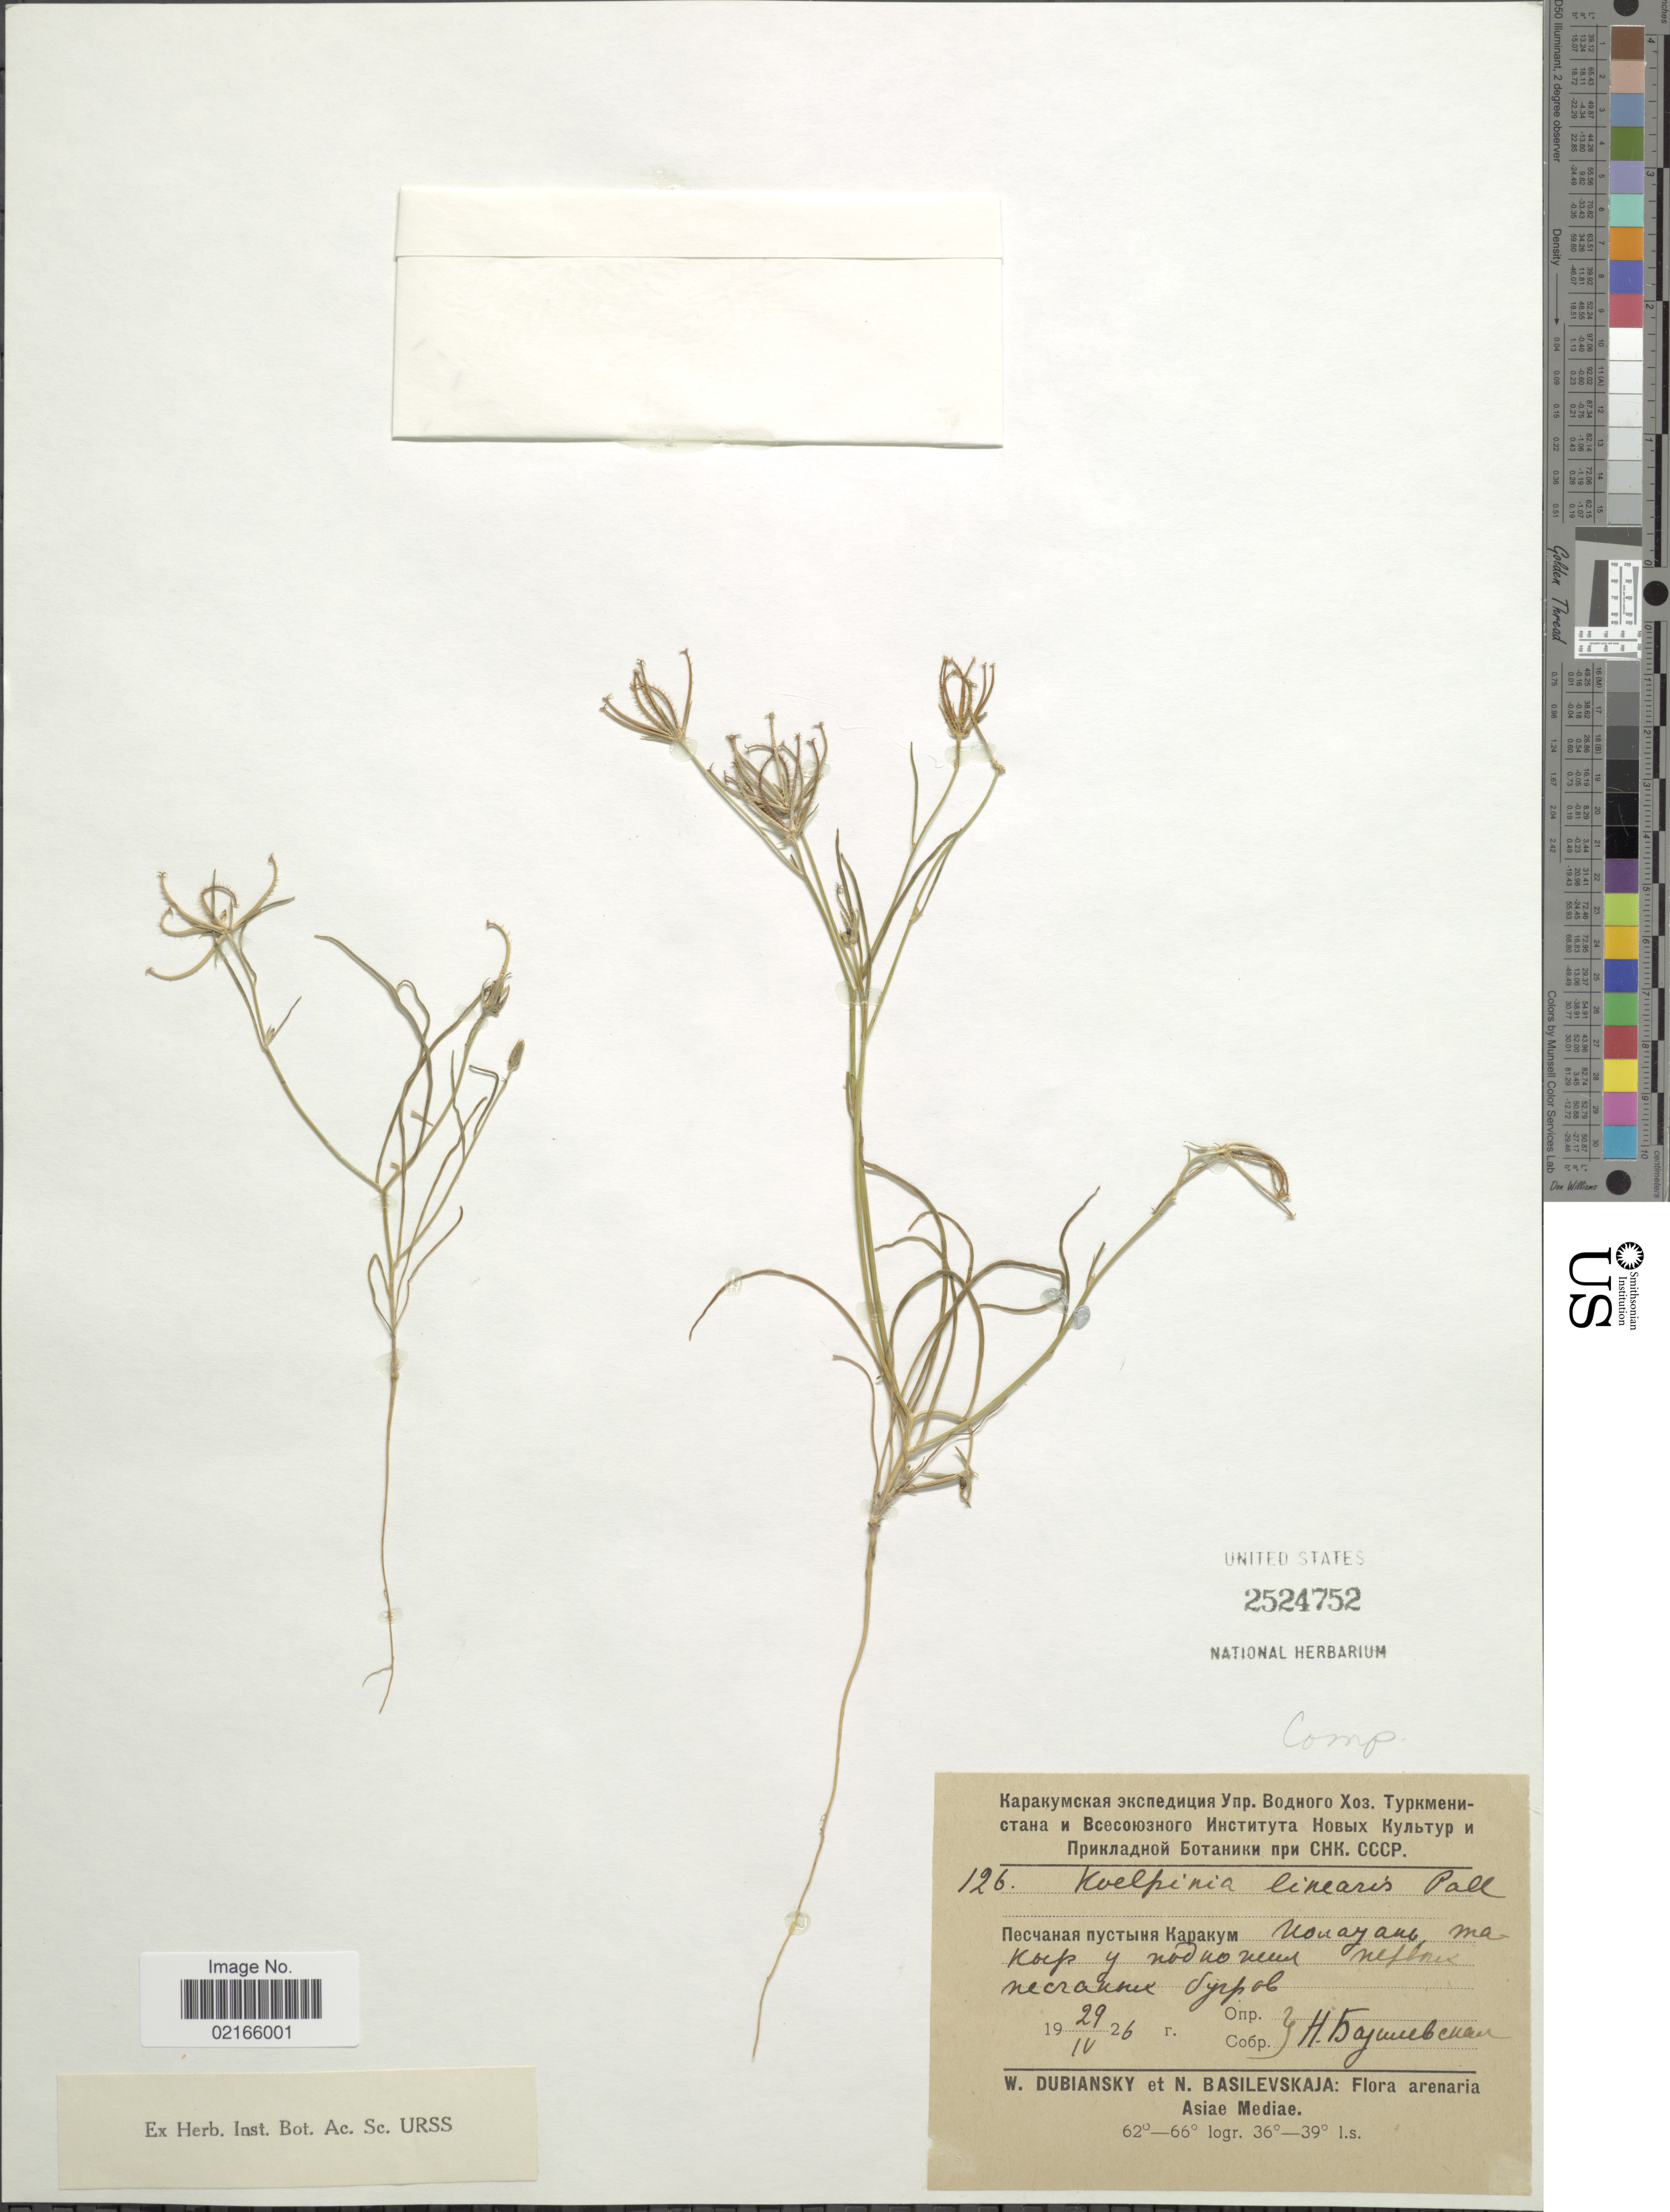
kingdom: Plantae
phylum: Tracheophyta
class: Magnoliopsida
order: Asterales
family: Asteraceae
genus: Koelpinia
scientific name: Koelpinia linearis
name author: Pall.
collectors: W. Dubiansky & N. Basilevskaya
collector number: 126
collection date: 1926-04-29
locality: Arenaria, Asia Mediae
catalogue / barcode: US 2524752